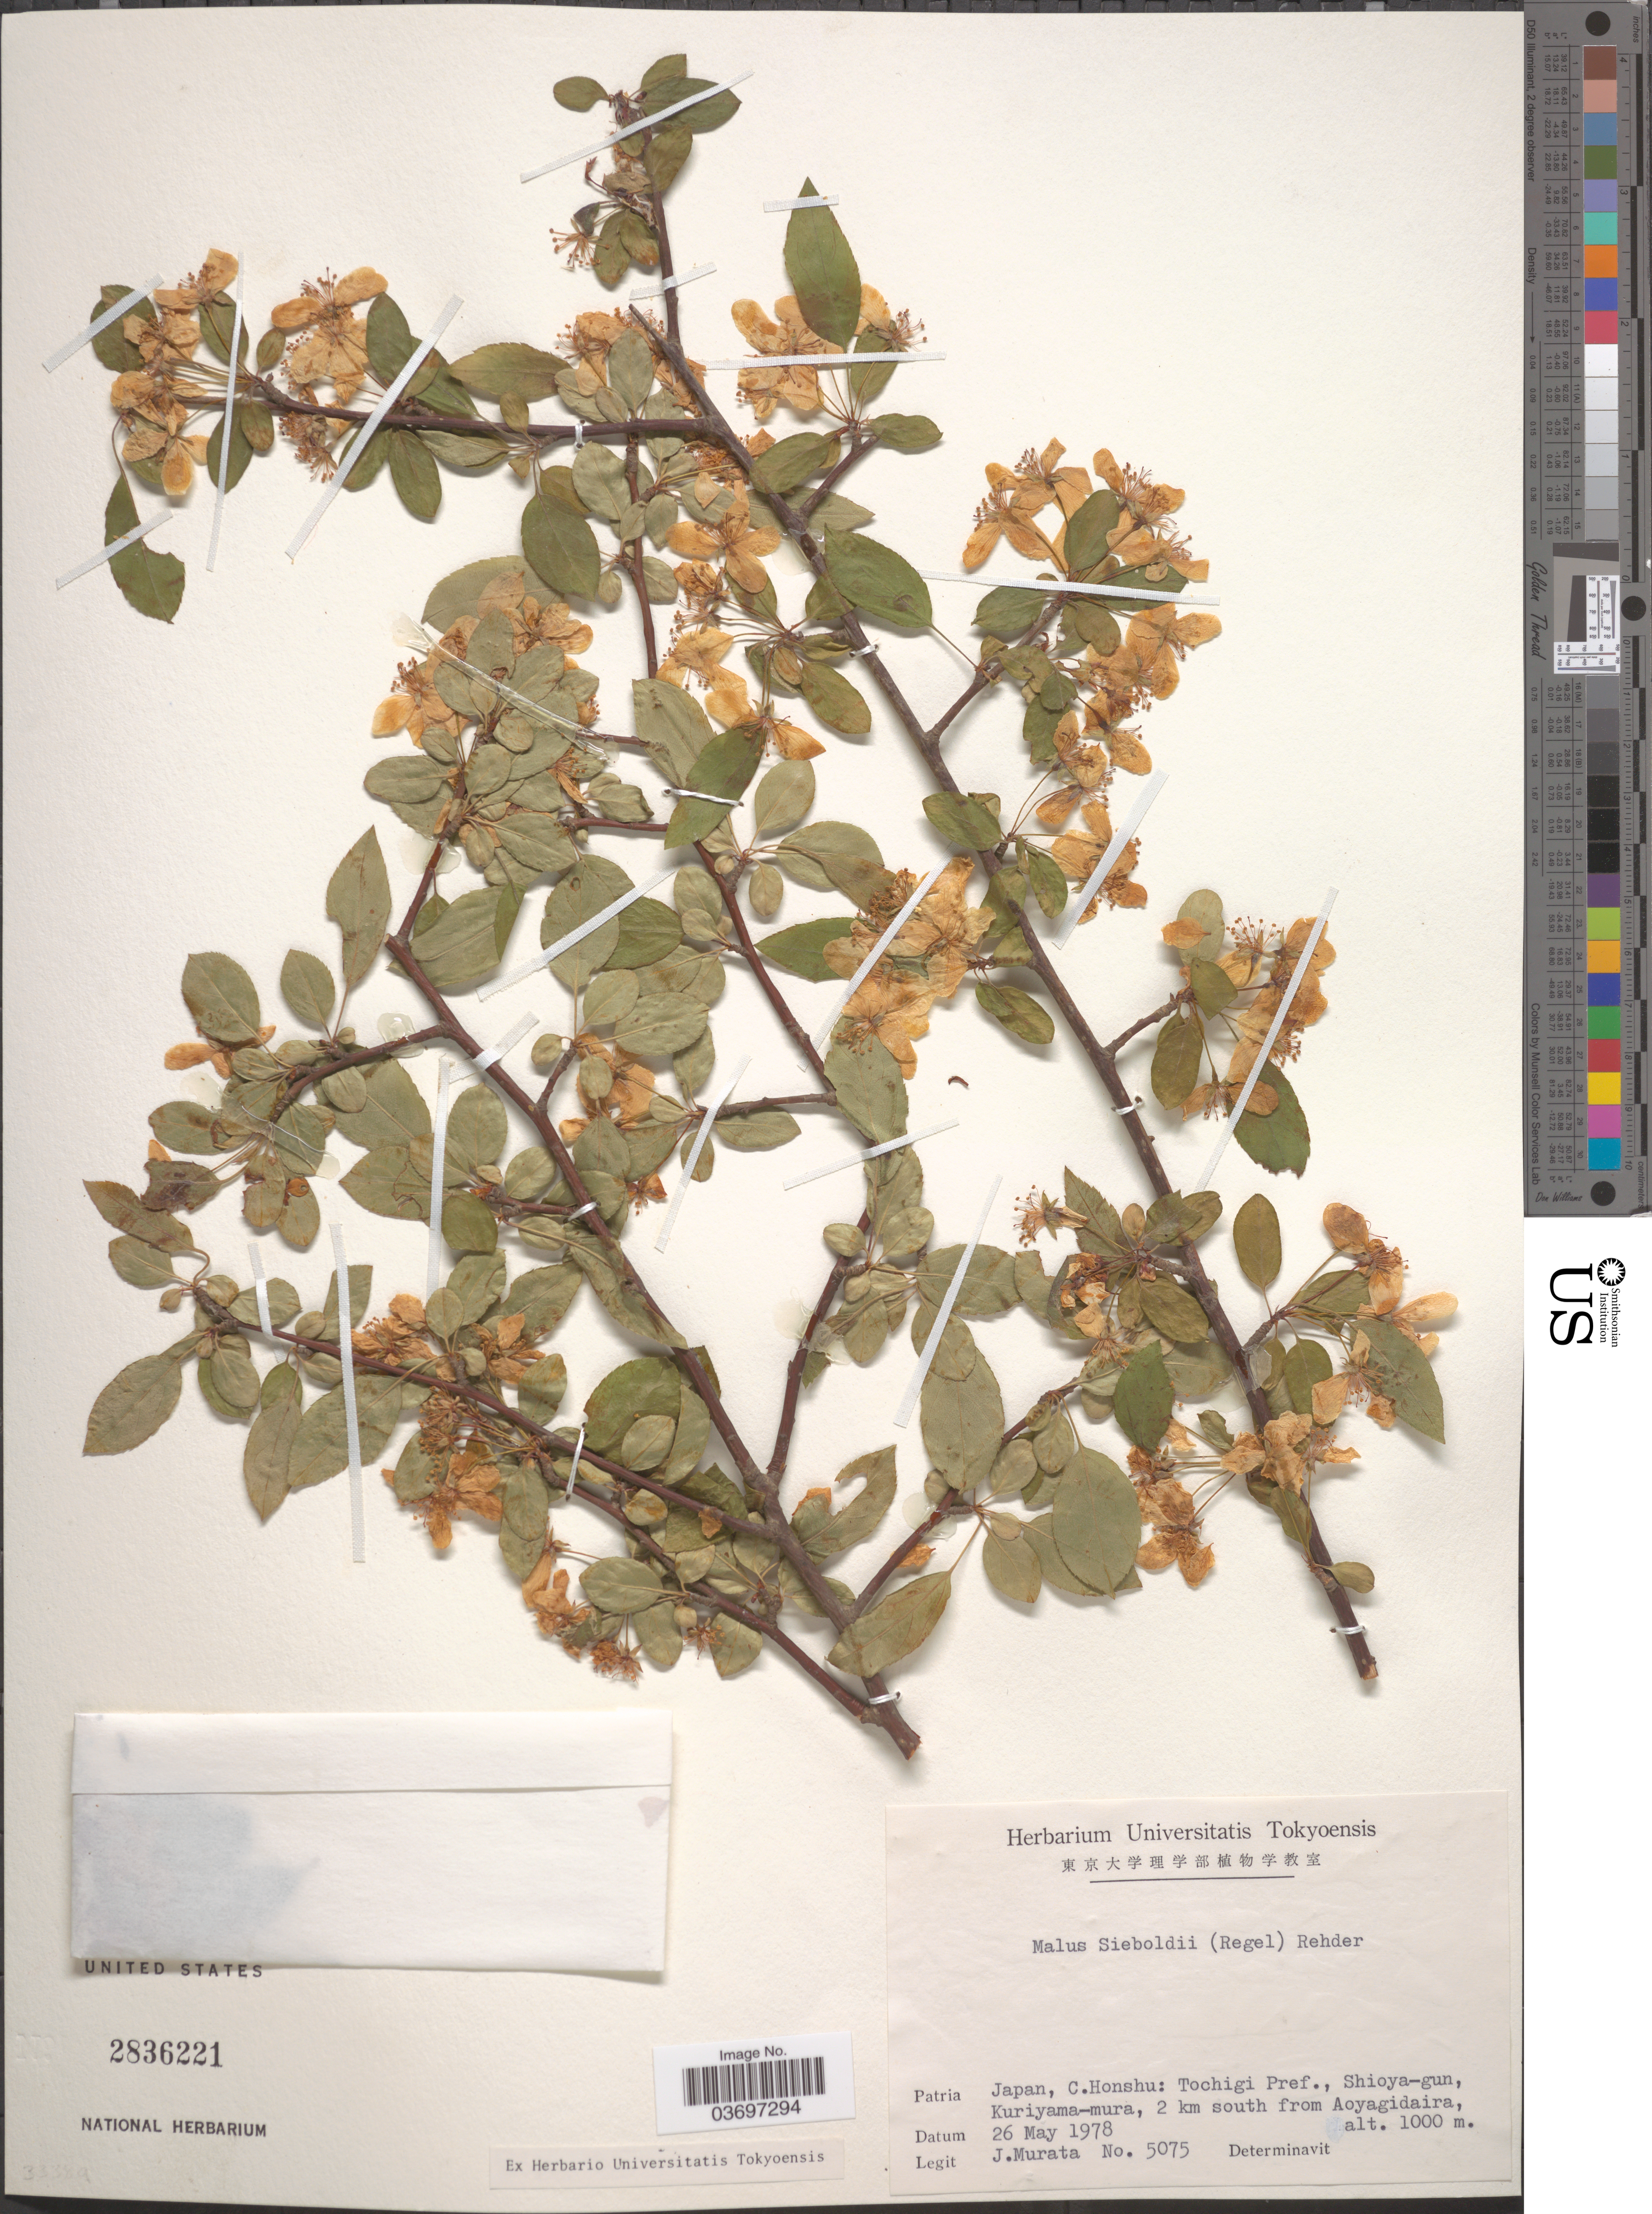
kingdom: Plantae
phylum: Tracheophyta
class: Magnoliopsida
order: Rosales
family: Rosaceae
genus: Malus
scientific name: Malus sieboldii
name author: Rehder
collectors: J. Murata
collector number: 5075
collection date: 1978-05-26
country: Japan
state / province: Totigi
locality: C. Honshu: Tochigi Pref., Shioya-gun, Kuriyama-mura, 2 km south from Aoyagidaira.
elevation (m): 1000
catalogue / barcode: US 2836221